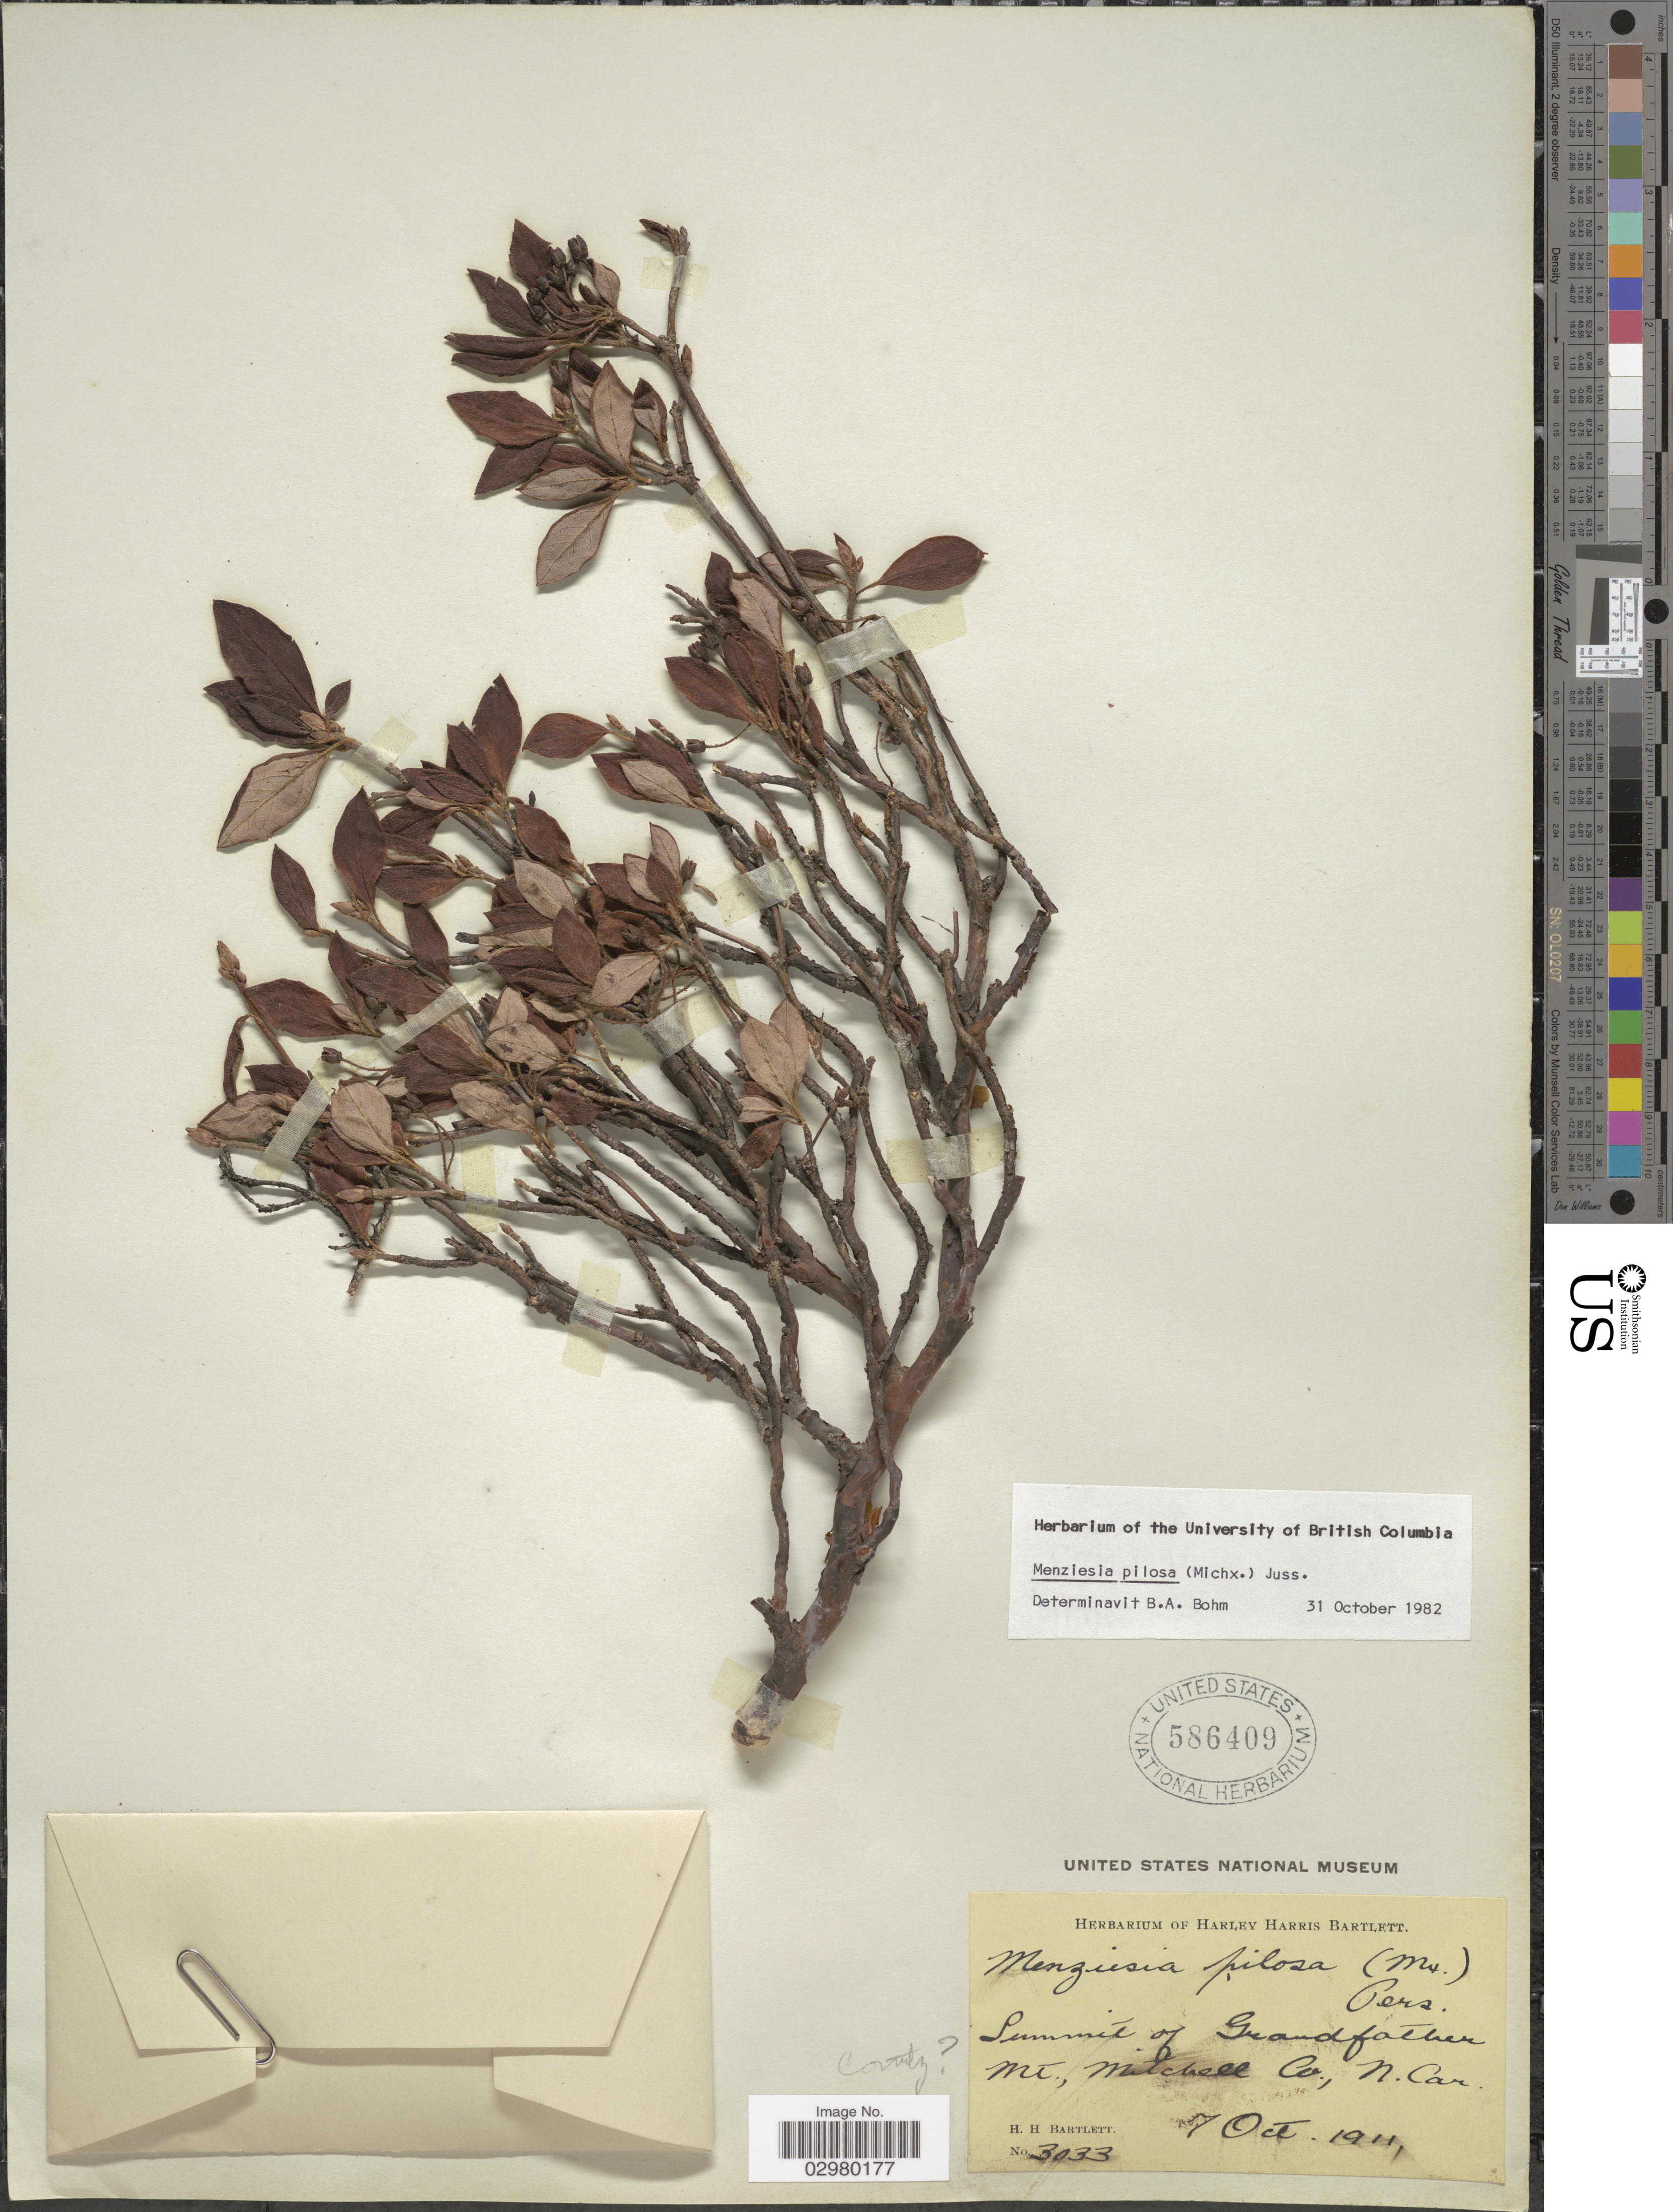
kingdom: Plantae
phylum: Tracheophyta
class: Magnoliopsida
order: Ericales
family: Ericaceae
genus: Menziesia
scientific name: Menziesia pilosa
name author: (Michx.) Juss.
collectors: H. H. Bartlett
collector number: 3033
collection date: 1911-10-07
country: United States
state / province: North Carolina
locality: Summit of Grandfather Mt., Michell Co.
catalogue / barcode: US 586409